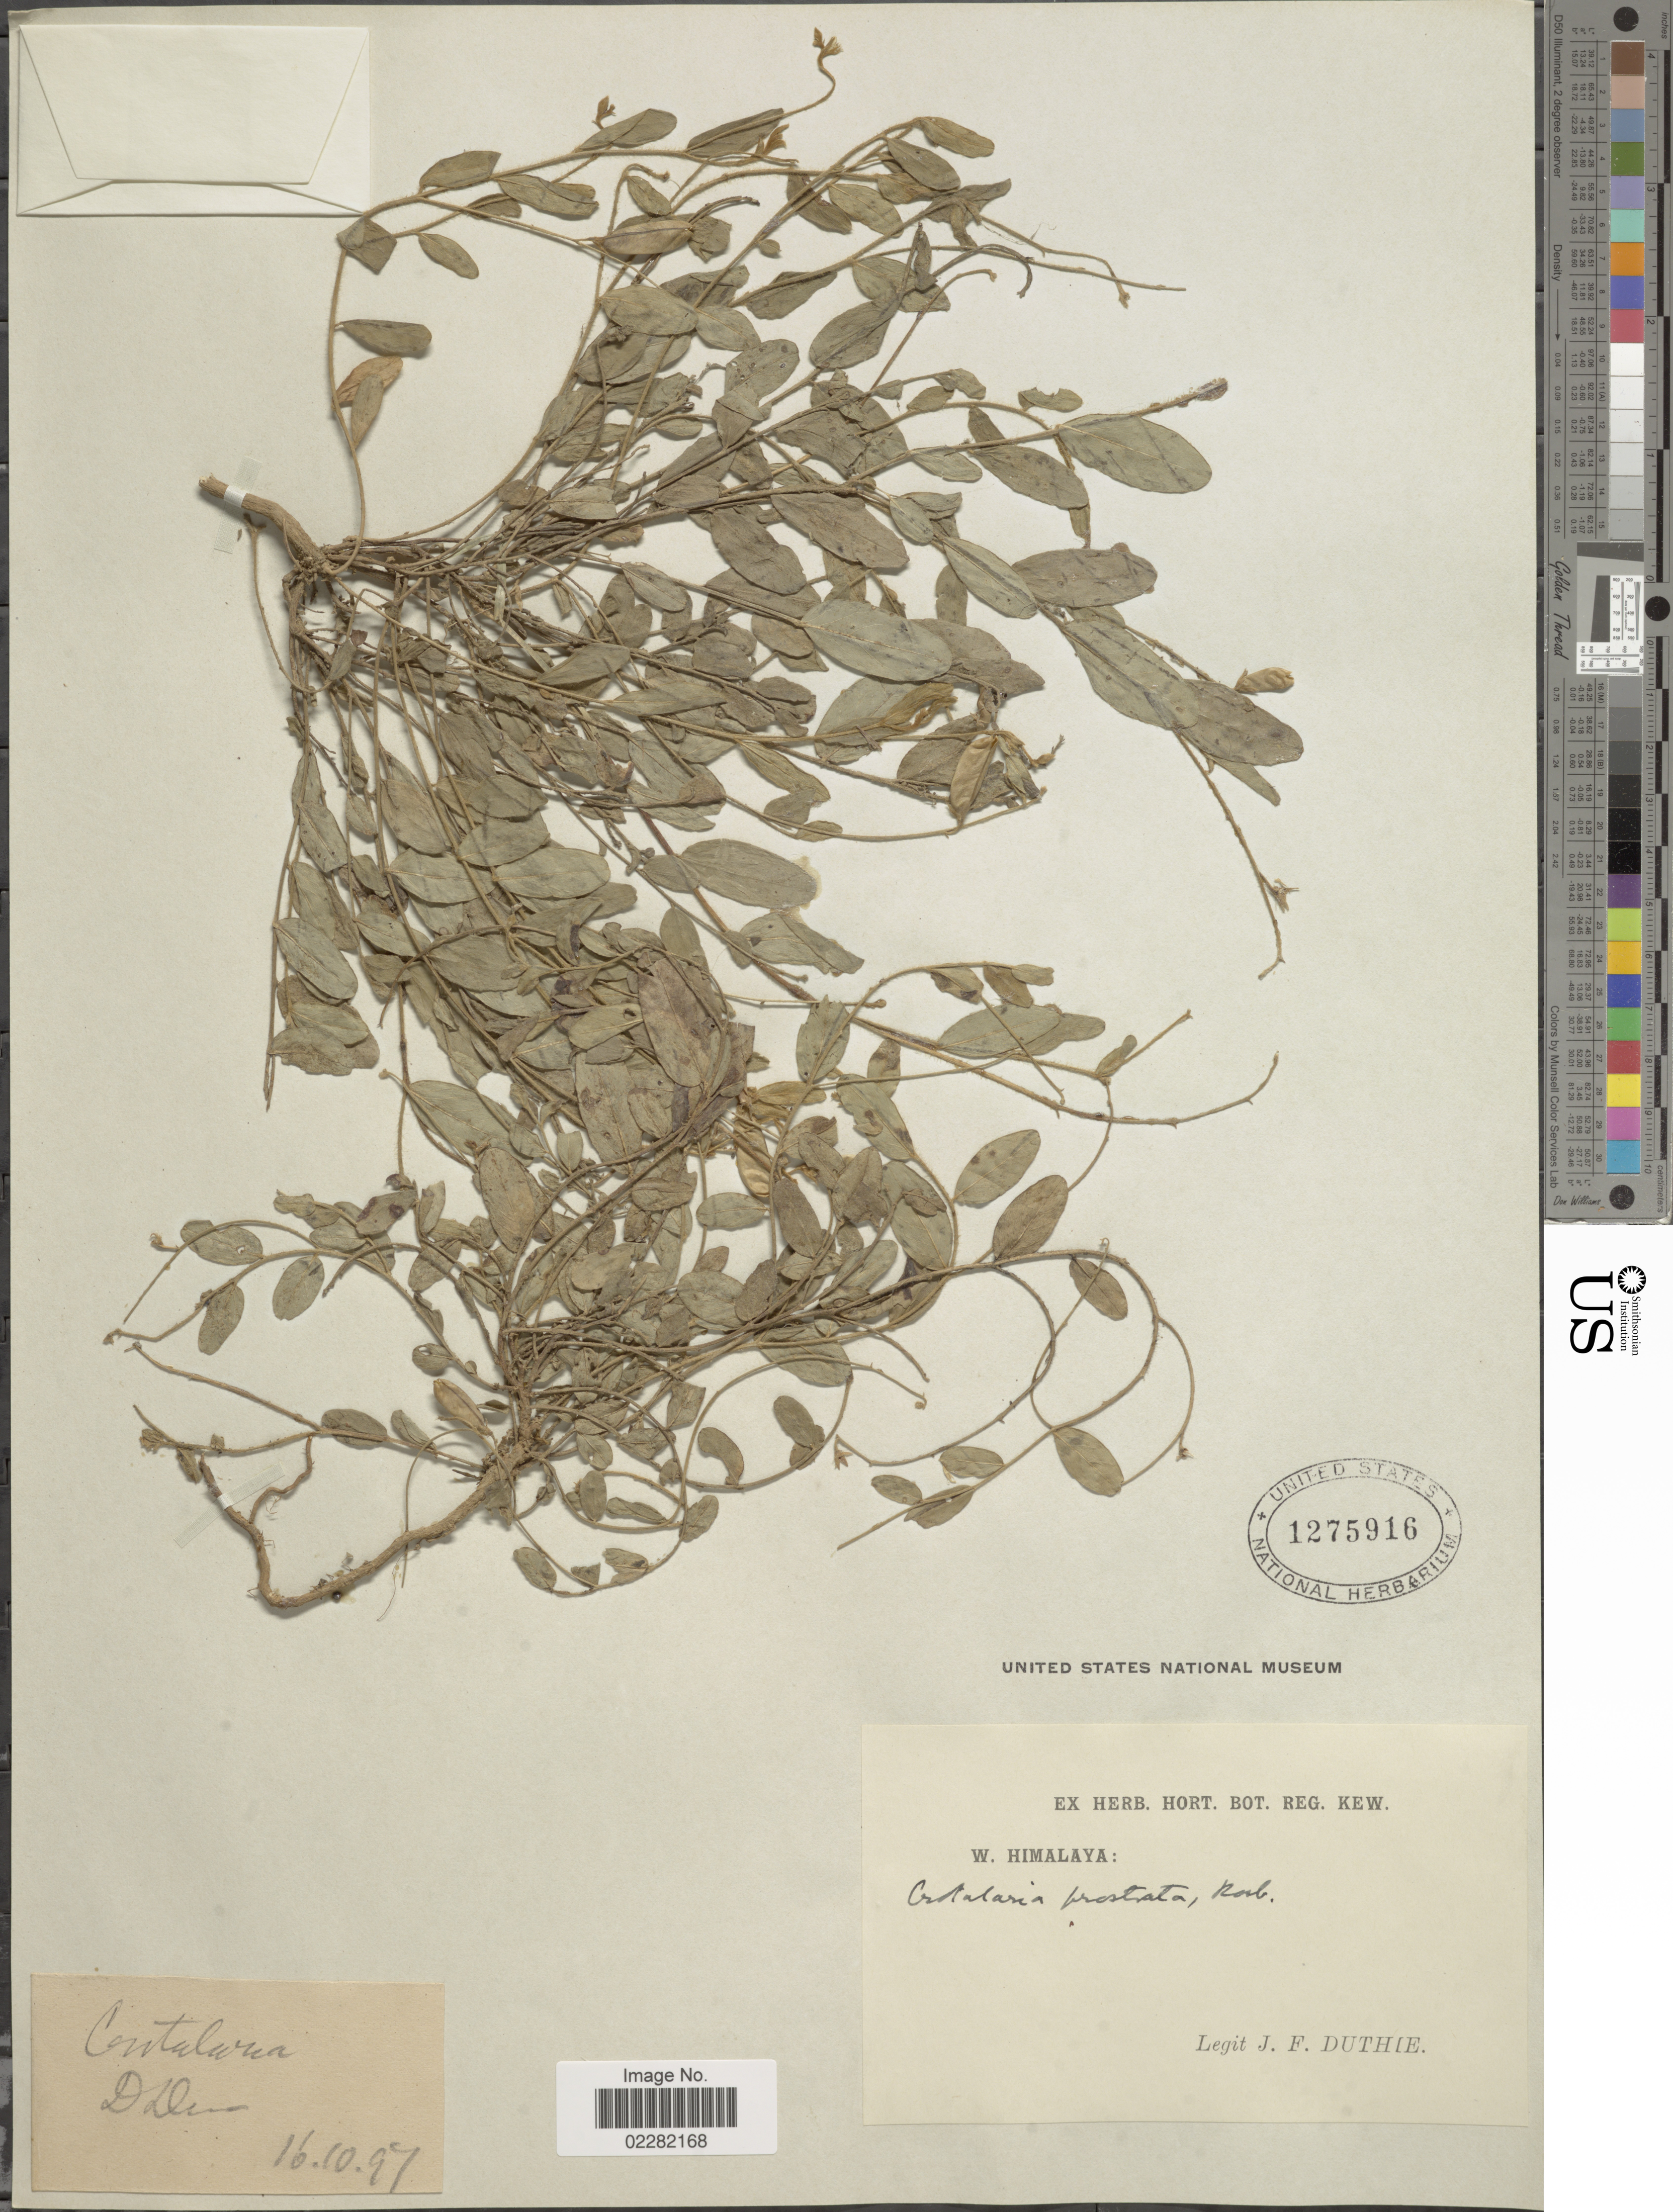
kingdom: Plantae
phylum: Tracheophyta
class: Magnoliopsida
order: Fabales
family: Fabaceae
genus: Crotalaria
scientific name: Crotalaria prostrata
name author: Willd.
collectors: J. F. Duthie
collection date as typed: Transcribed d/m/y: 16/10/97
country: India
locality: W. Himalaya, [illegible text]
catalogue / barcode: US 1275916